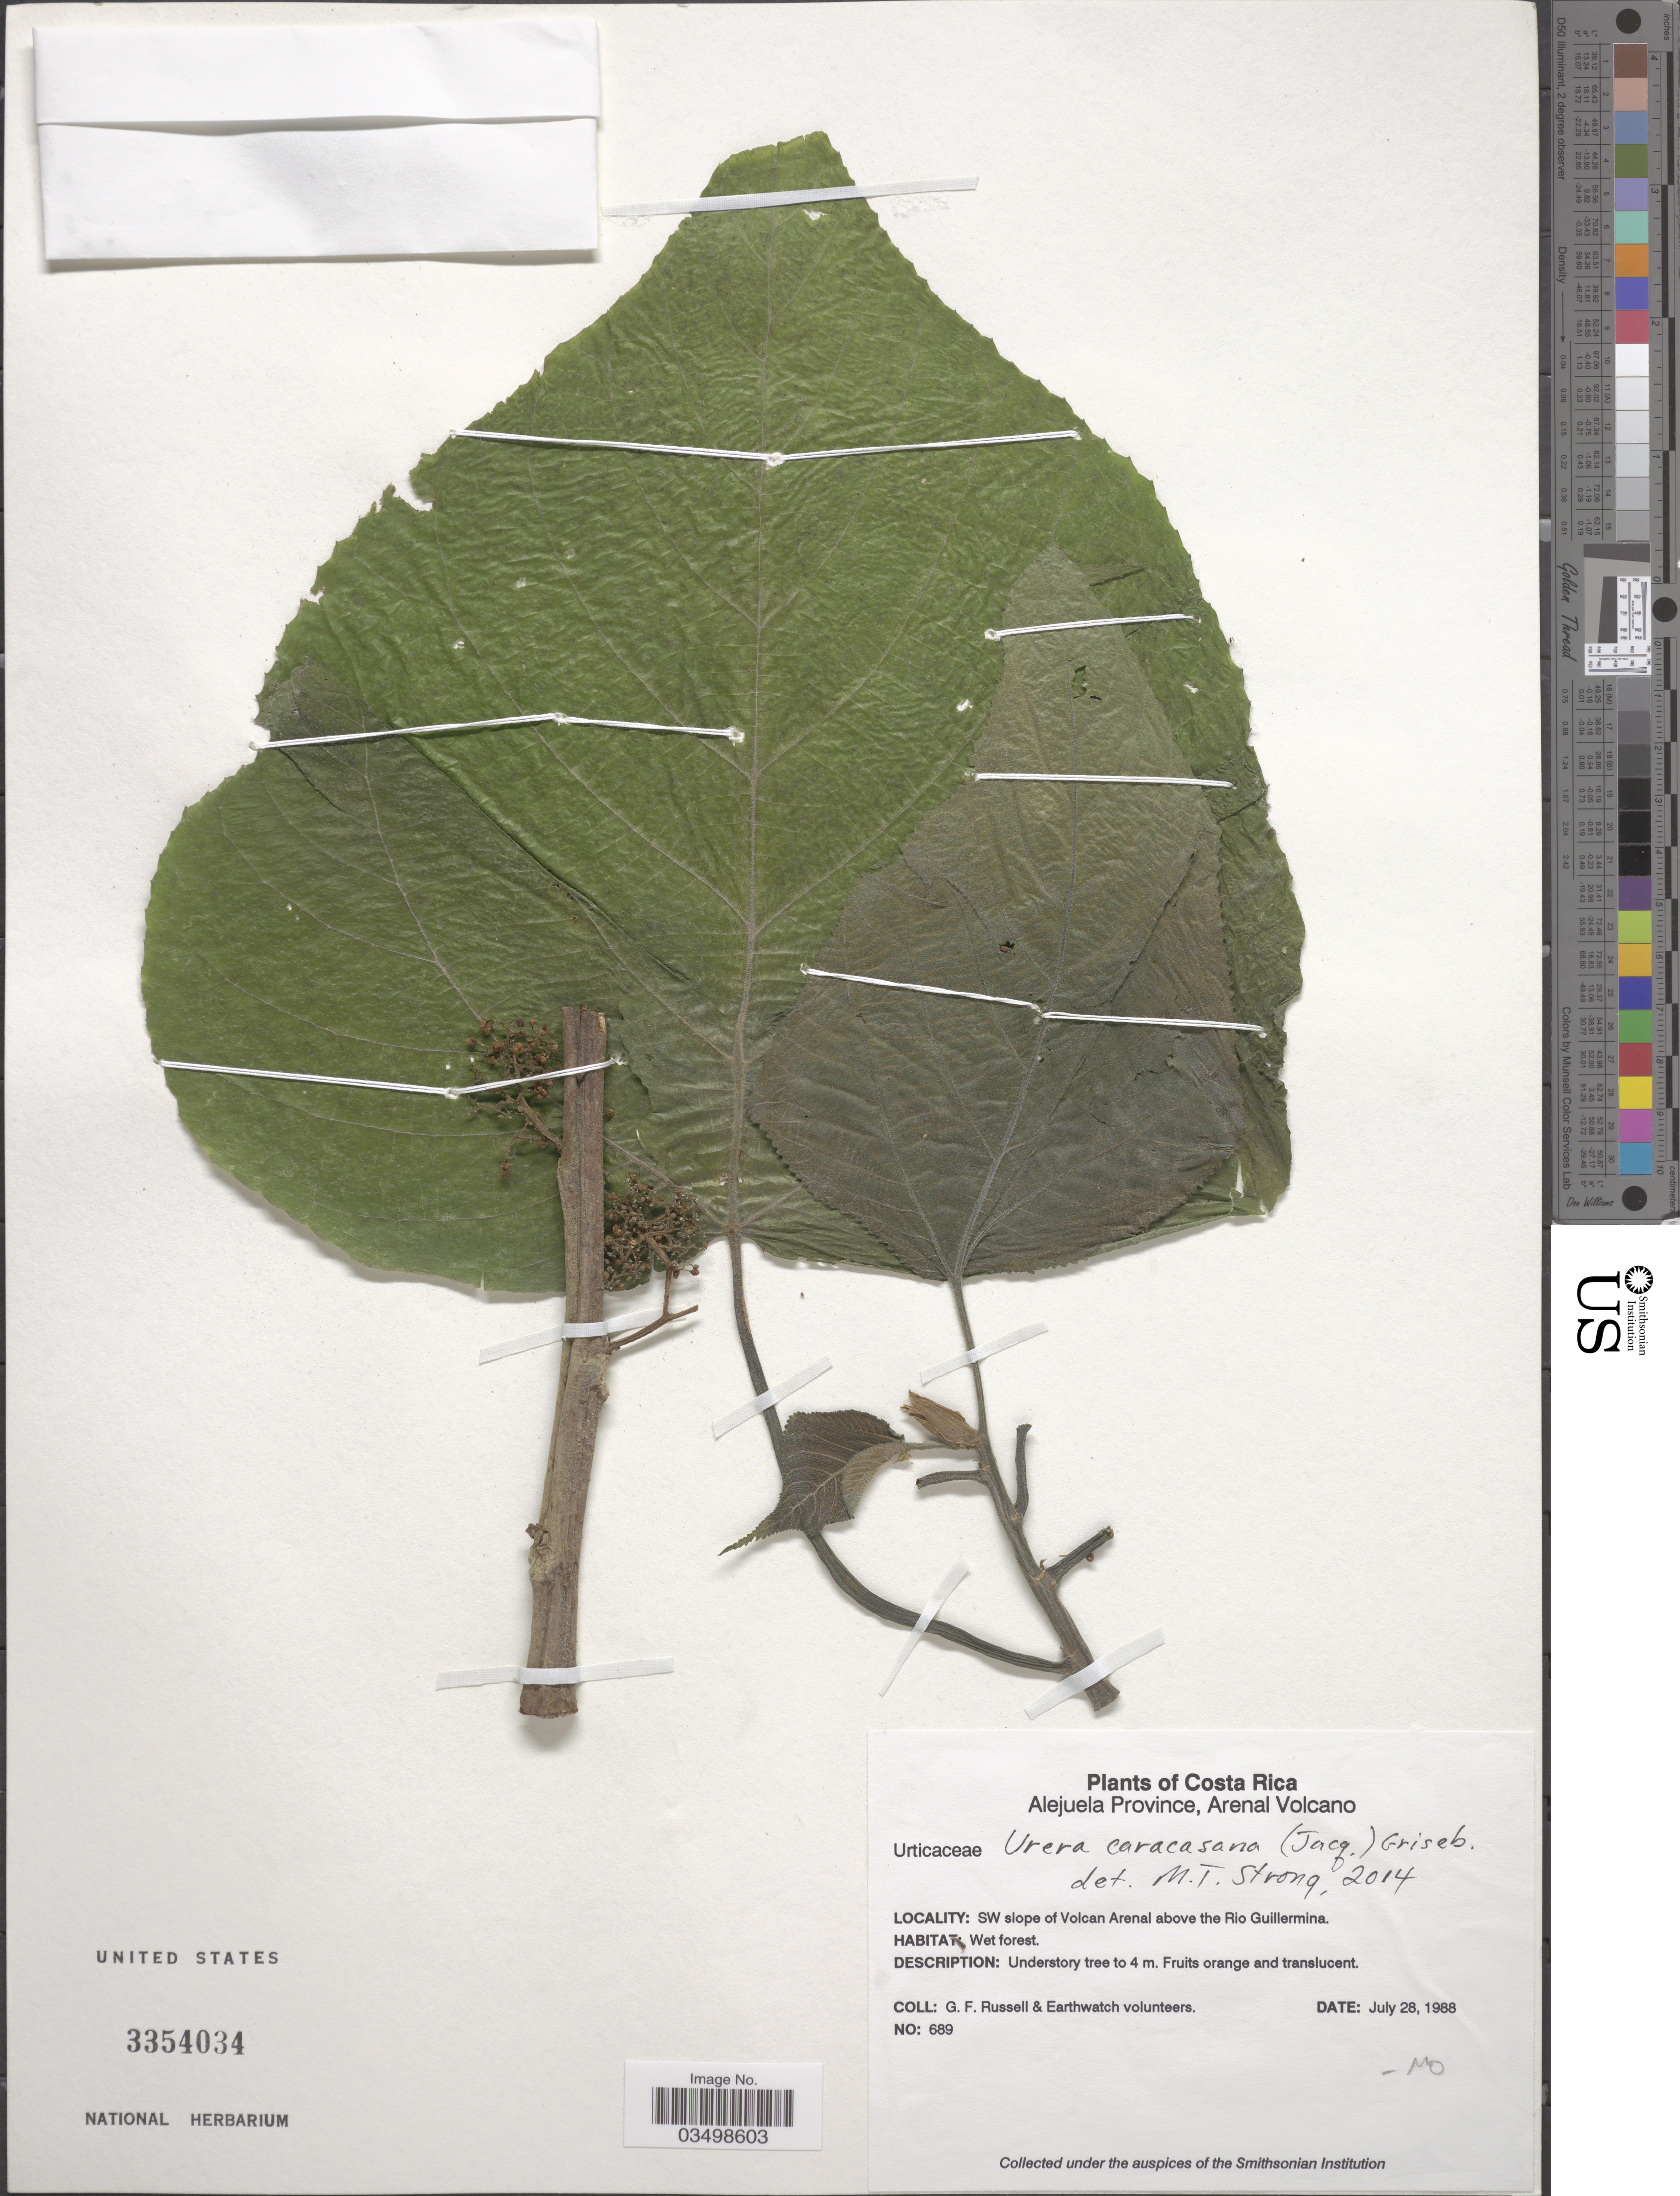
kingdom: Plantae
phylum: Tracheophyta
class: Magnoliopsida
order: Rosales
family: Urticaceae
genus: Urera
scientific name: Urera caracasana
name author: (Jacq.) Gaudich. ex Griseb.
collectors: G. Russell & Earthwatch Volunteers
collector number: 689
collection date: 1988-07-28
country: Costa Rica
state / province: Alajuela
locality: Alejuela Province, Arenal Volcano. SW slope of Volcan Arenal above the Rio Guillermina.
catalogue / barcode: US 3354034